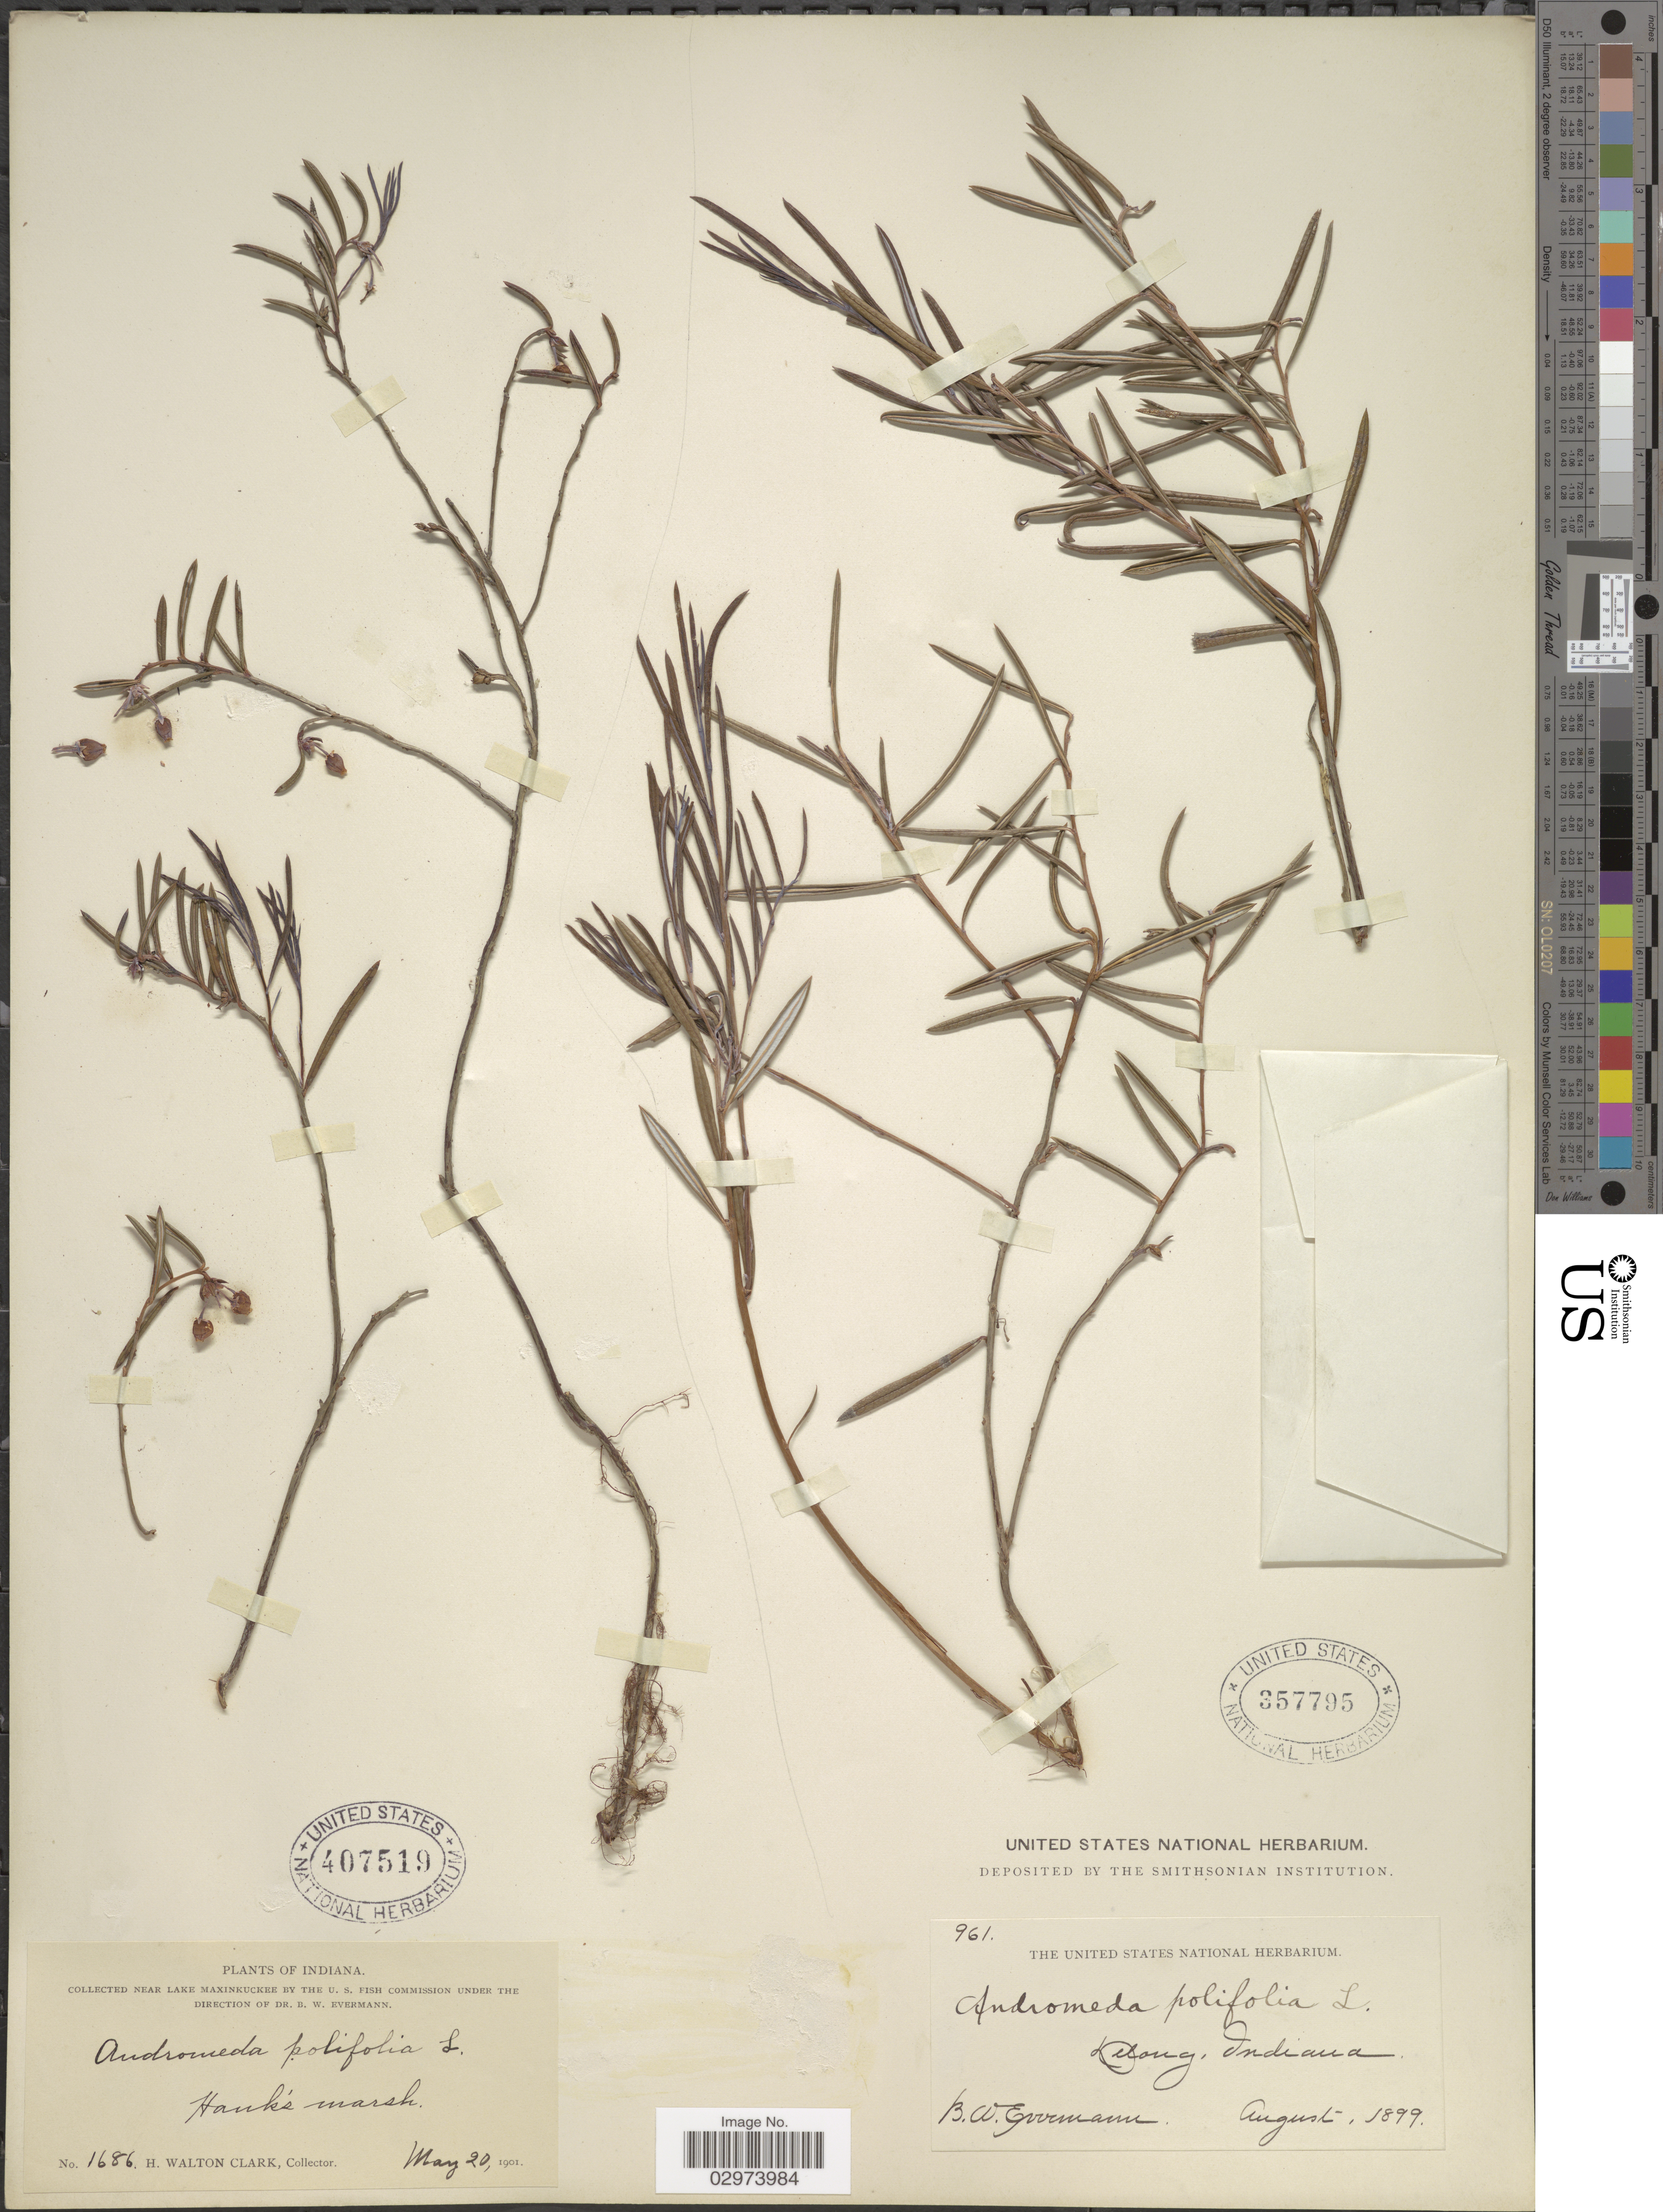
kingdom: Plantae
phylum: Tracheophyta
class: Magnoliopsida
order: Ericales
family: Ericaceae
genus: Andromeda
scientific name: Andromeda polifolia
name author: L.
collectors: H. W. Clark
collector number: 1686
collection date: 1901-05-20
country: United States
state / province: Indiana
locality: Hank's marsh.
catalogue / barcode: US 407519-2